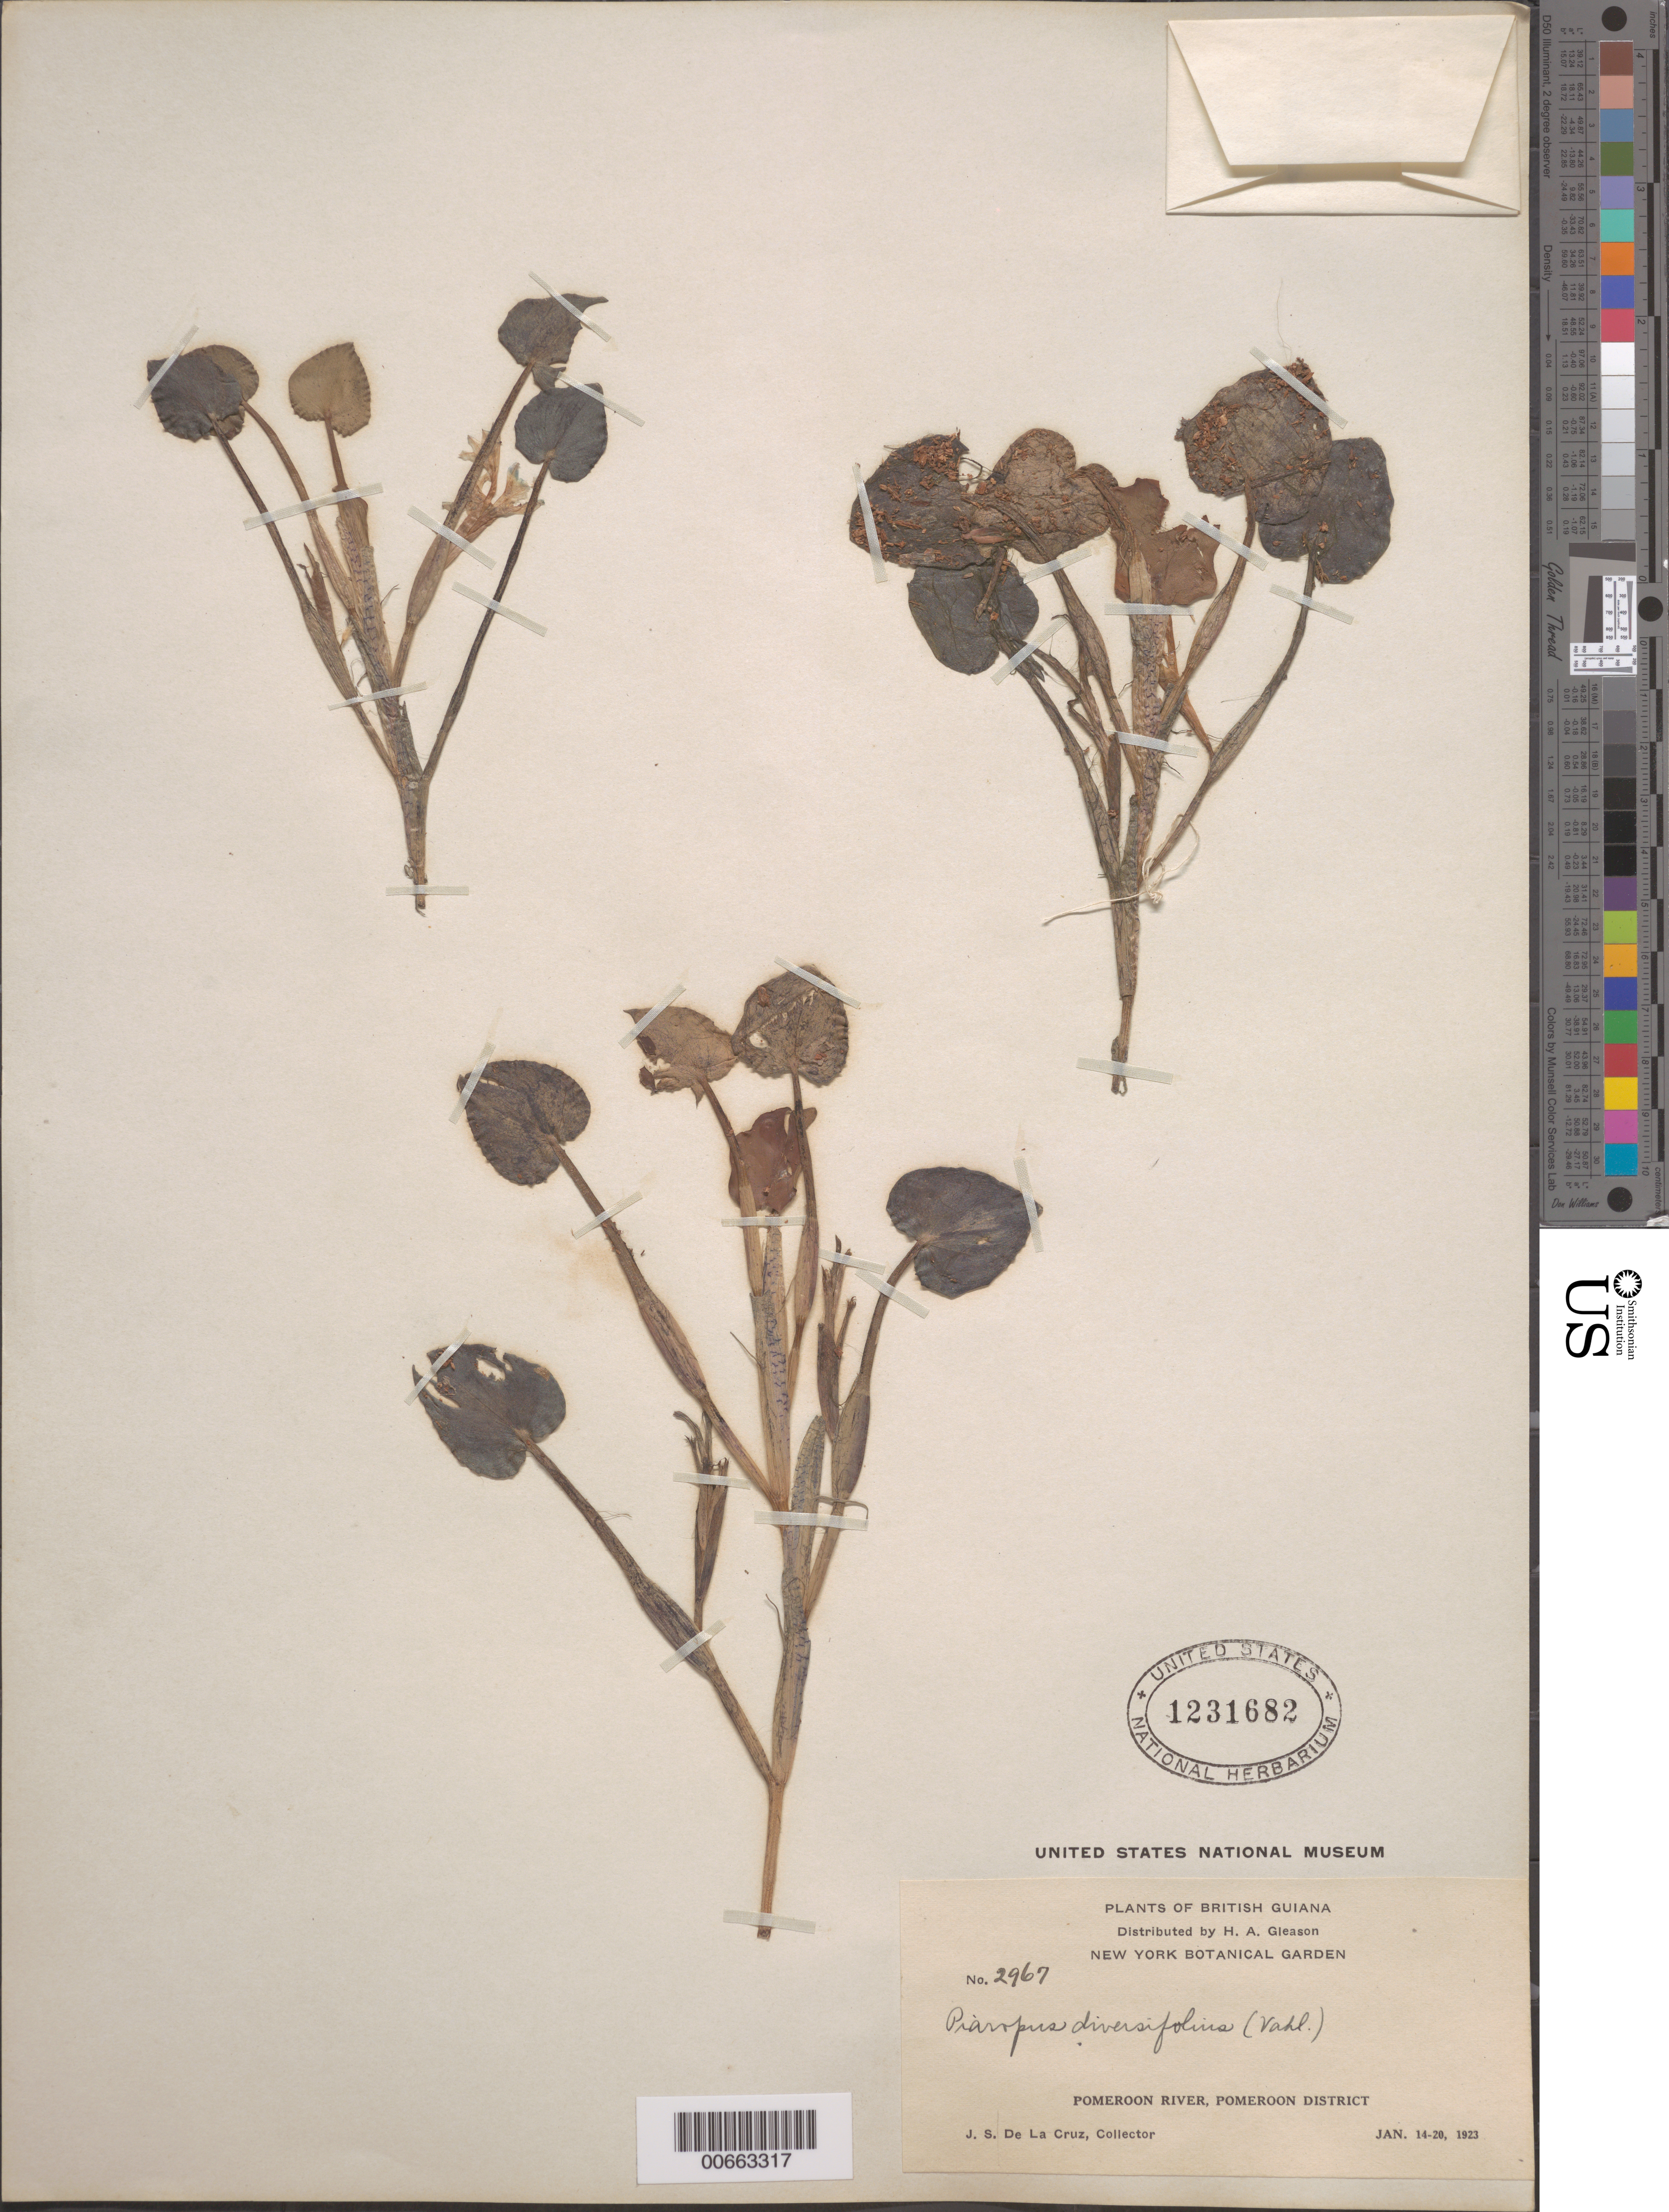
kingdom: Plantae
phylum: Tracheophyta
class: Liliopsida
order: Commelinales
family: Pontederiaceae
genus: Eichhornia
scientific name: Eichhornia diversifolia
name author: (Vahl) Urb.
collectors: J. S. de la Cruz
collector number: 2967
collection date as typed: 14-Jan-23 to 20-Jan-23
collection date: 1923-01-14/1923-01-20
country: Guyana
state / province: Pomeroon-Supenaam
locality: Pomeroon R.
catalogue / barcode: US 1231682